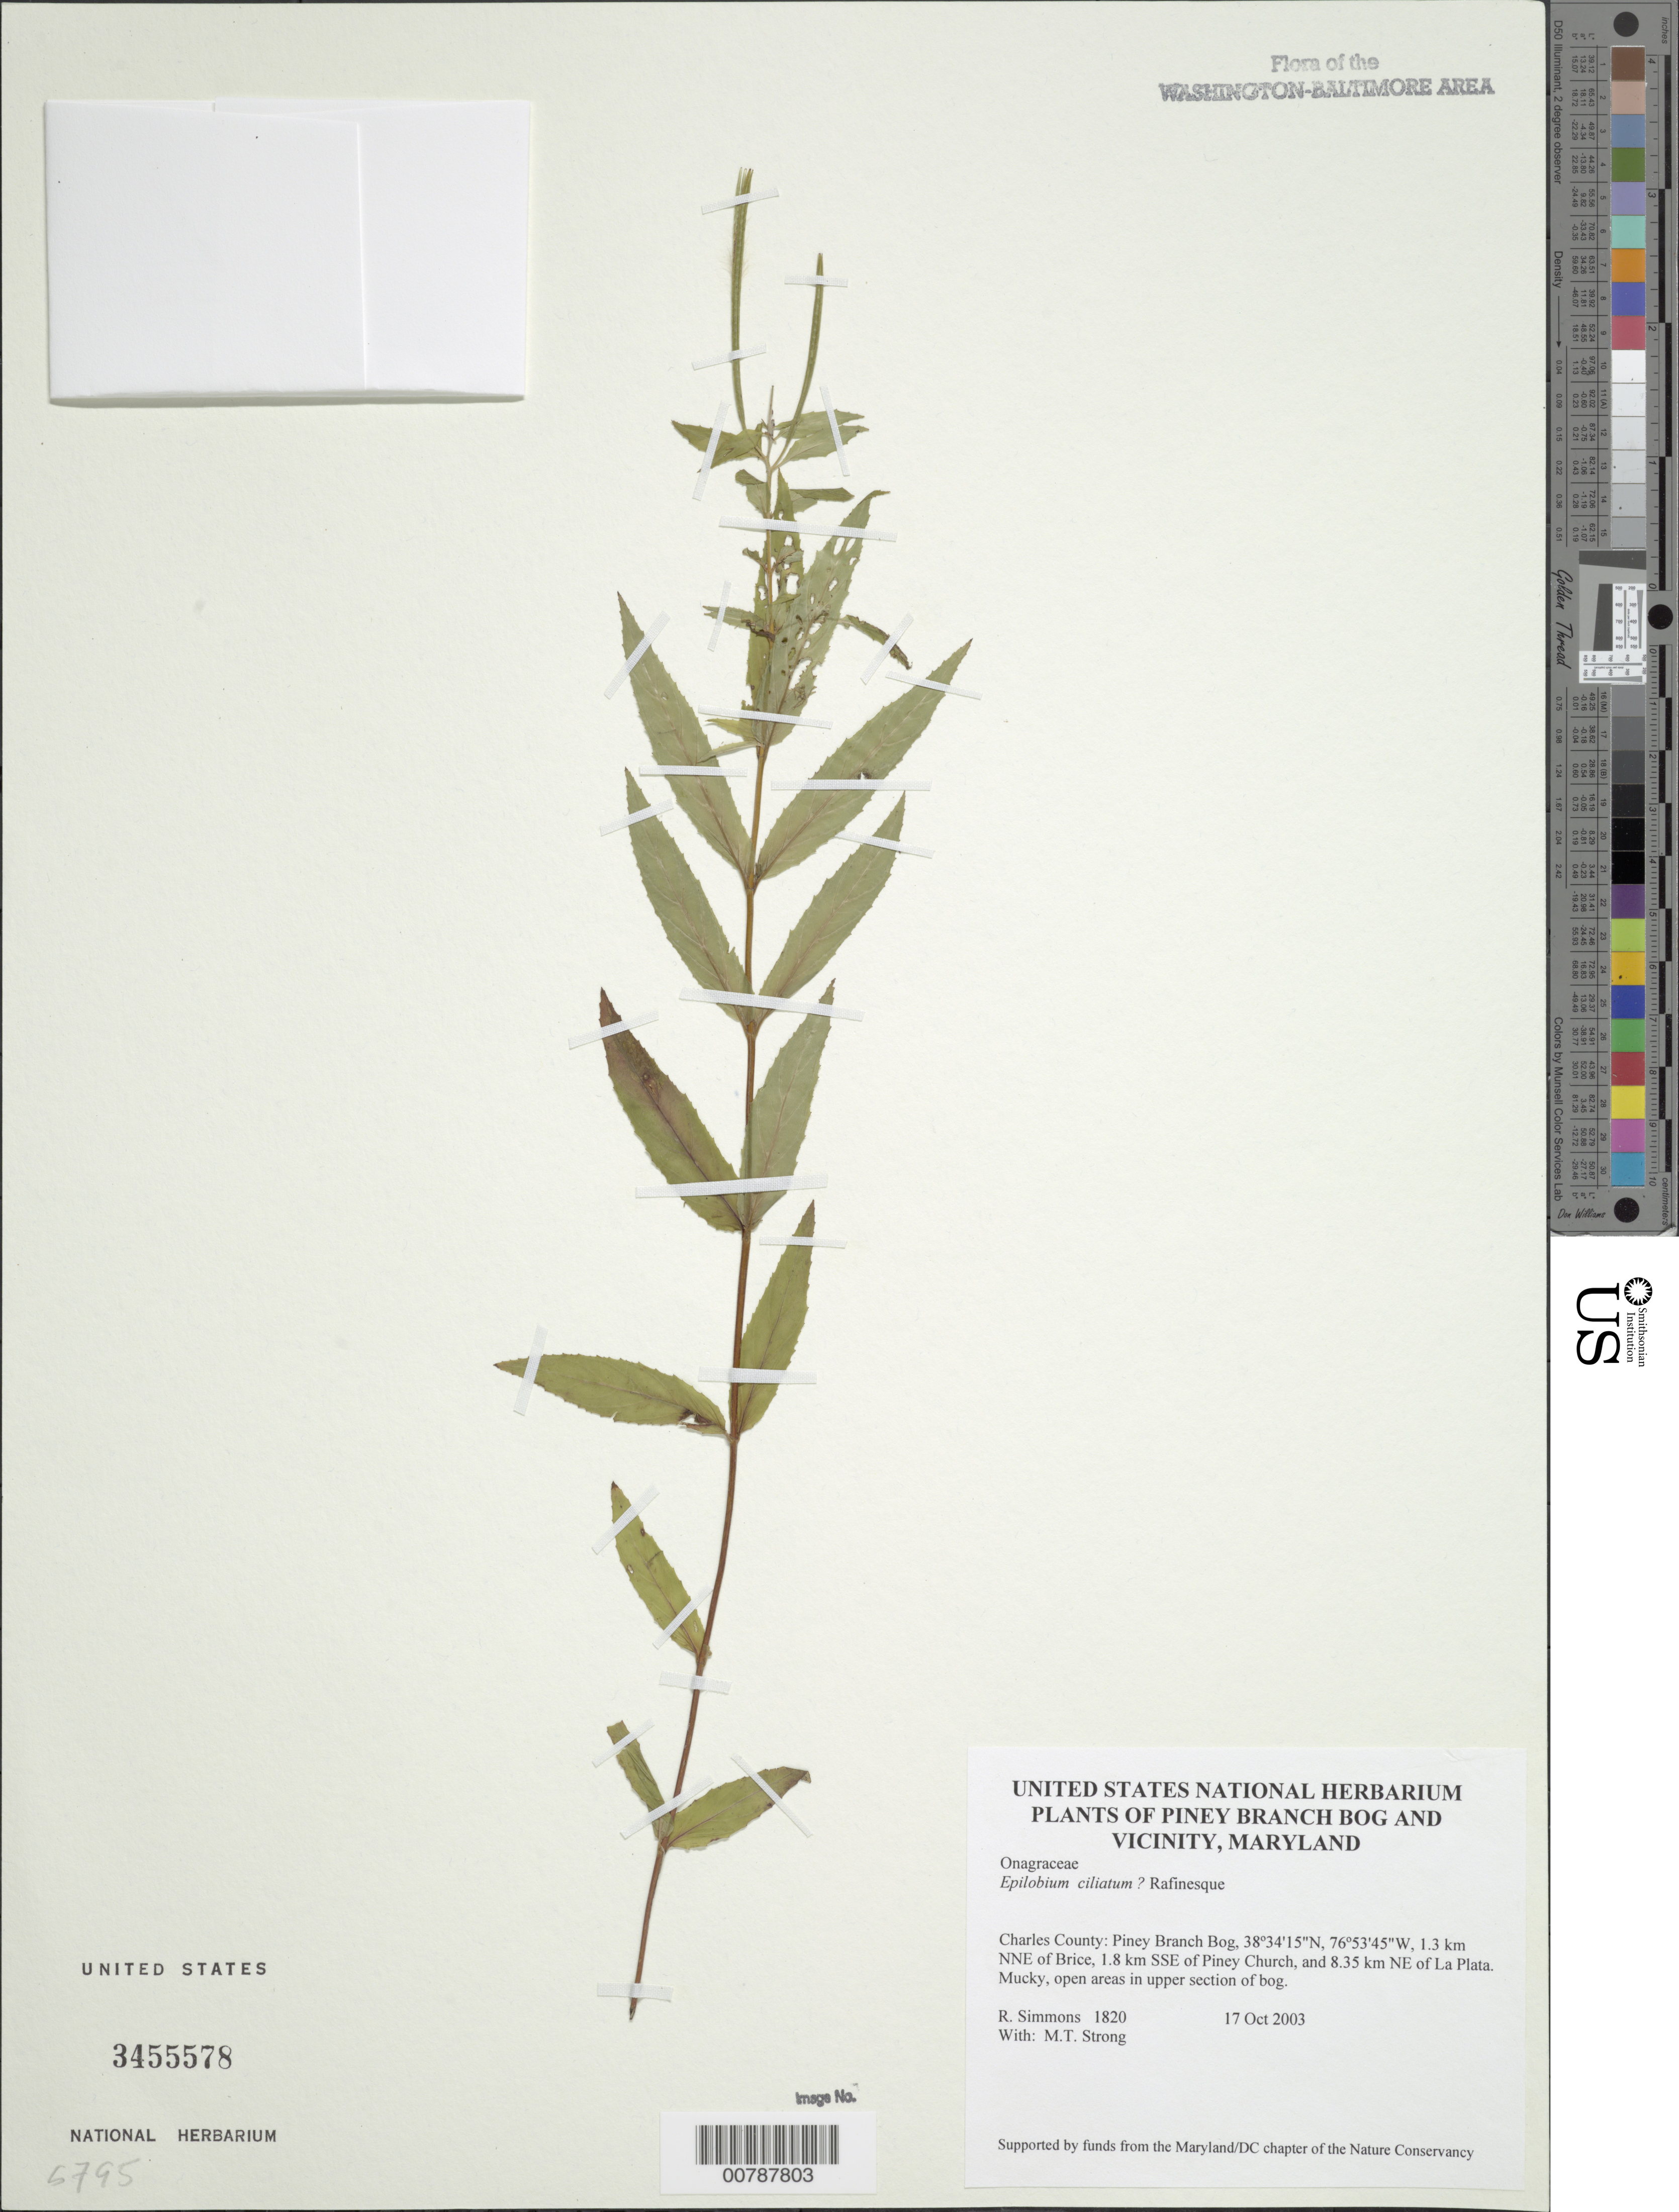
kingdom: Plantae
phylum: Tracheophyta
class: Magnoliopsida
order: Myrtales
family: Onagraceae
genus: Epilobium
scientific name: Epilobium ciliatum subsp. ciliatum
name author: Raf.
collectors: R. H. Simmons & M. T. Strong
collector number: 1820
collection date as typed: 17 October 2003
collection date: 2003-10-17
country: United States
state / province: Maryland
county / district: Charles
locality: Piney Branch Bog, 1.3 km NNE of Brice, 1.8 km SSE of Piney Church, and 8.35 km NE of La Plata.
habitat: Mucky, open areas in upper section of bog.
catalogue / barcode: US 3455578